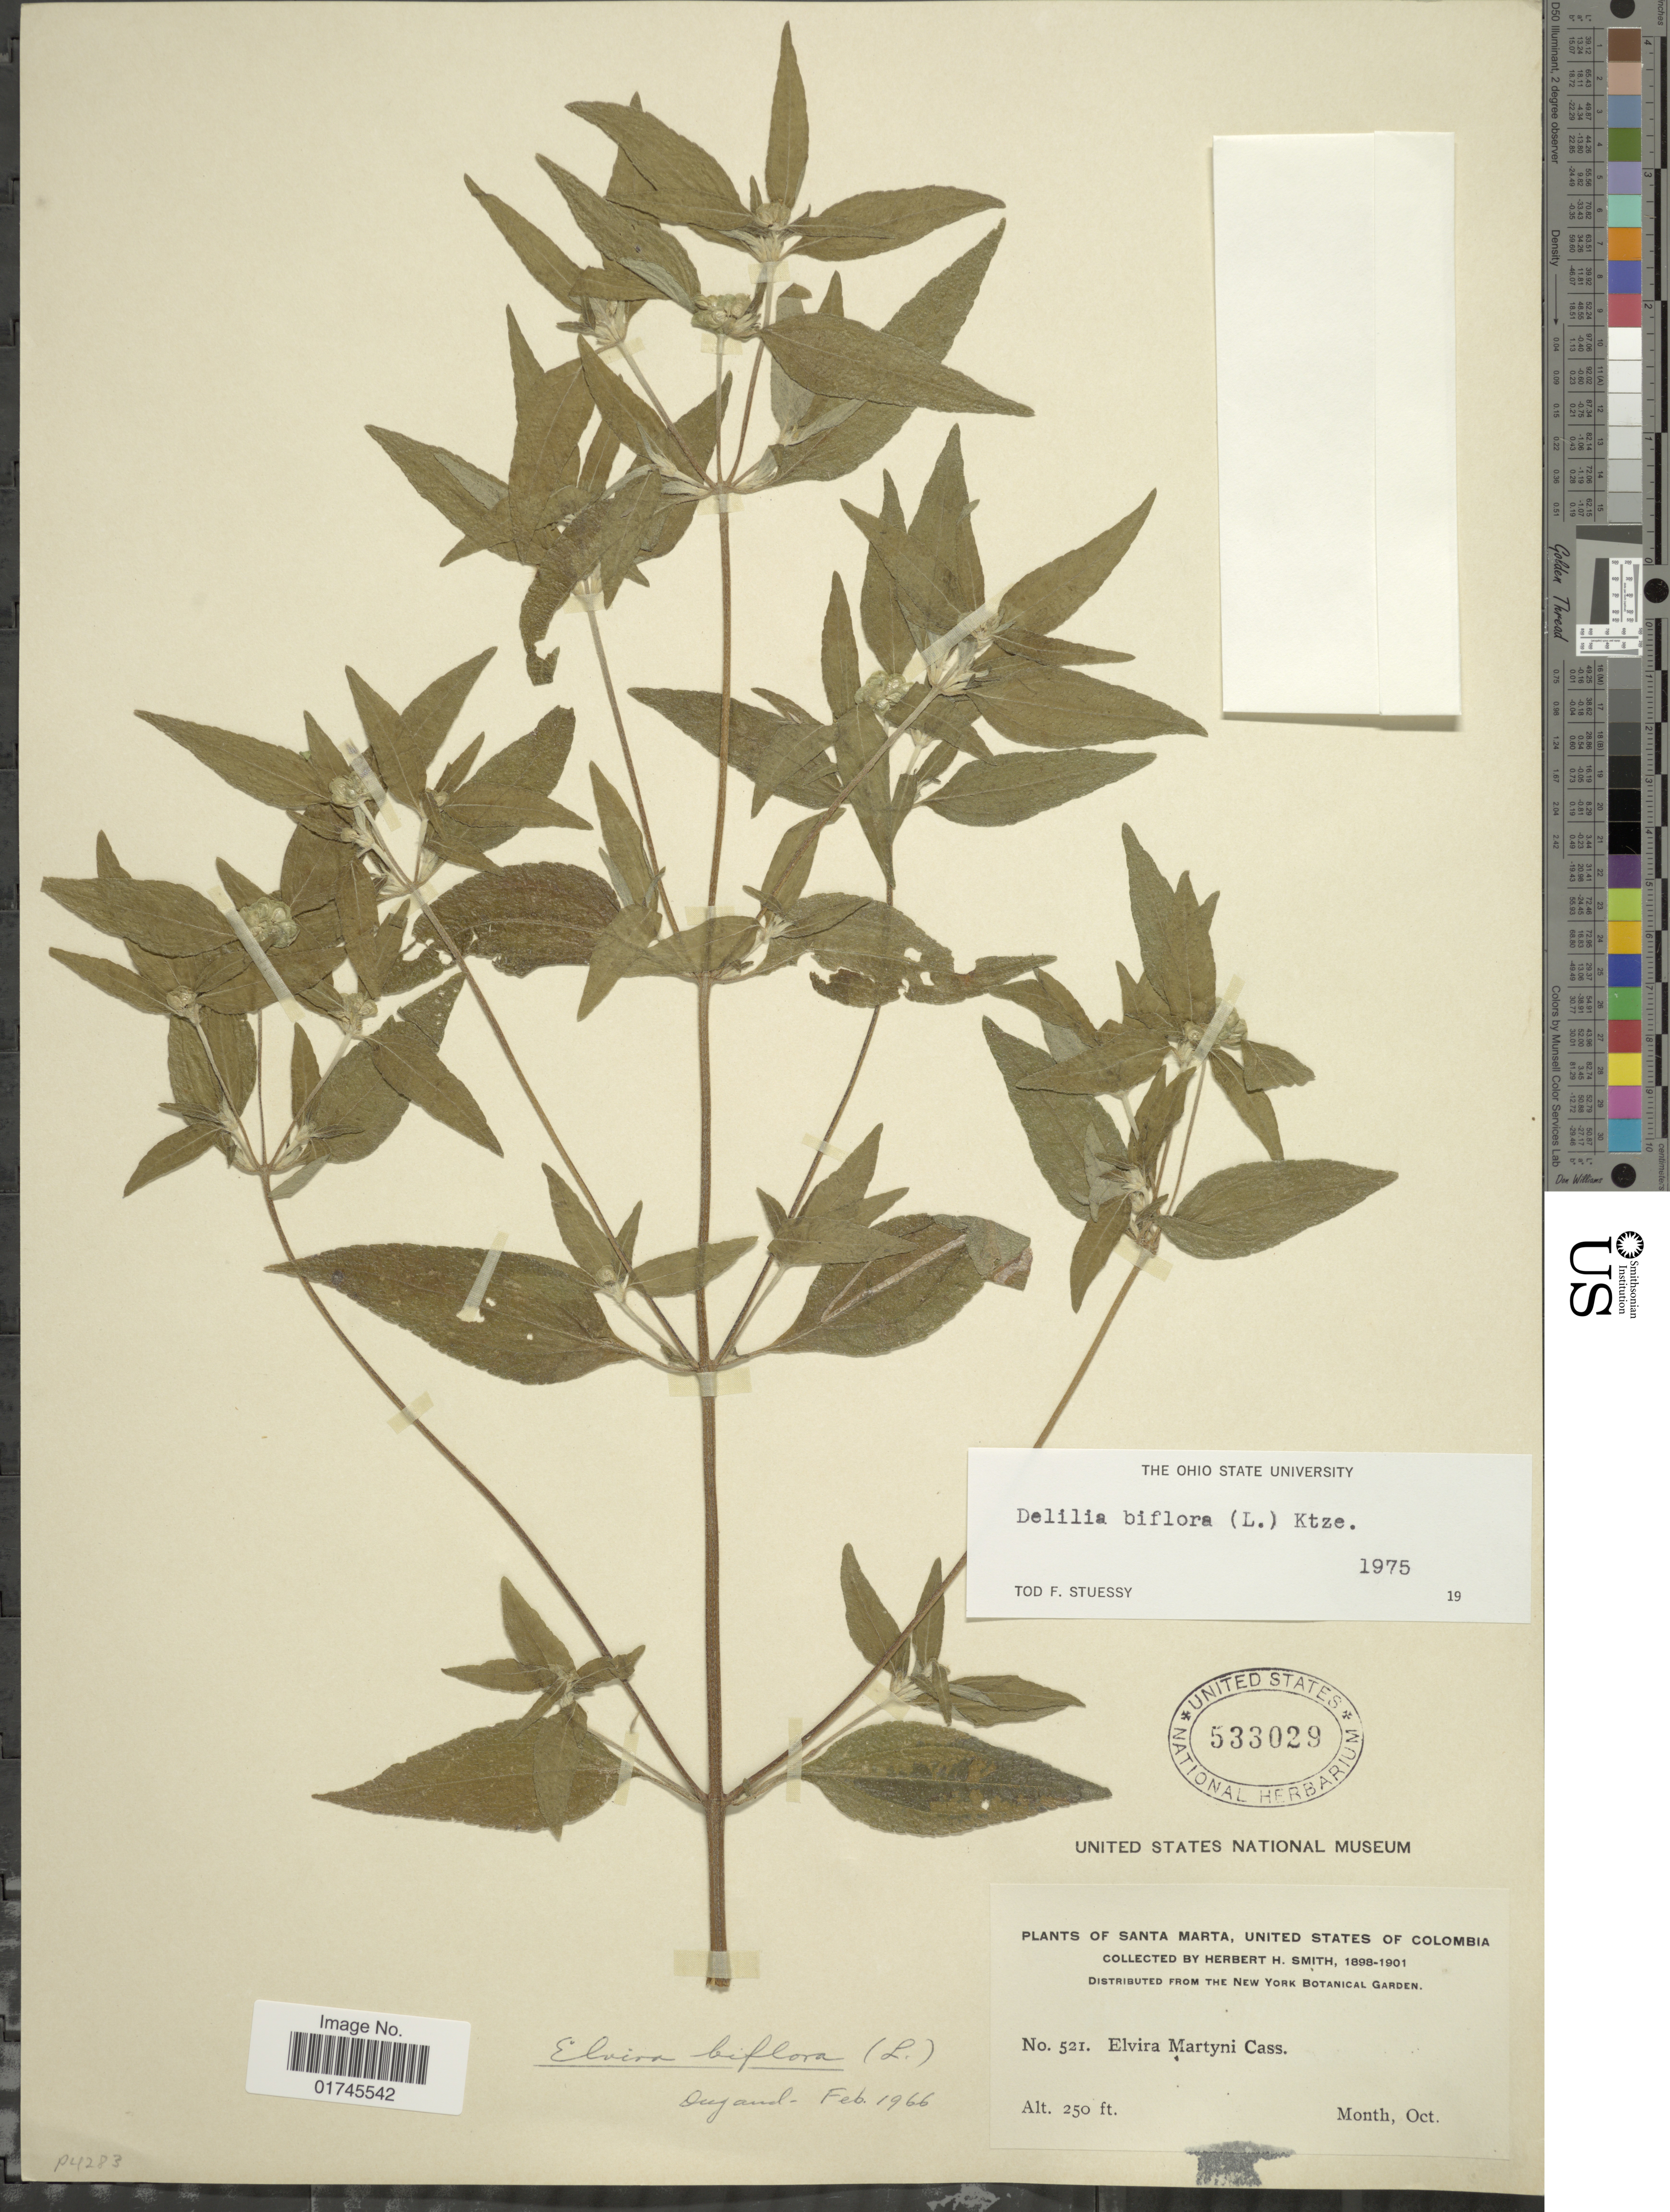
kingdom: Plantae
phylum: Tracheophyta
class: Magnoliopsida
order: Asterales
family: Asteraceae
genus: Delilia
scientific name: Delilia biflora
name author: (L.) Kuntze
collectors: Herbert H. Smith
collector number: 521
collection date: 1898-10/1901-10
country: Colombia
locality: Santa Marta, United States of Colombia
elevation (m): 76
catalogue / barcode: US 533029